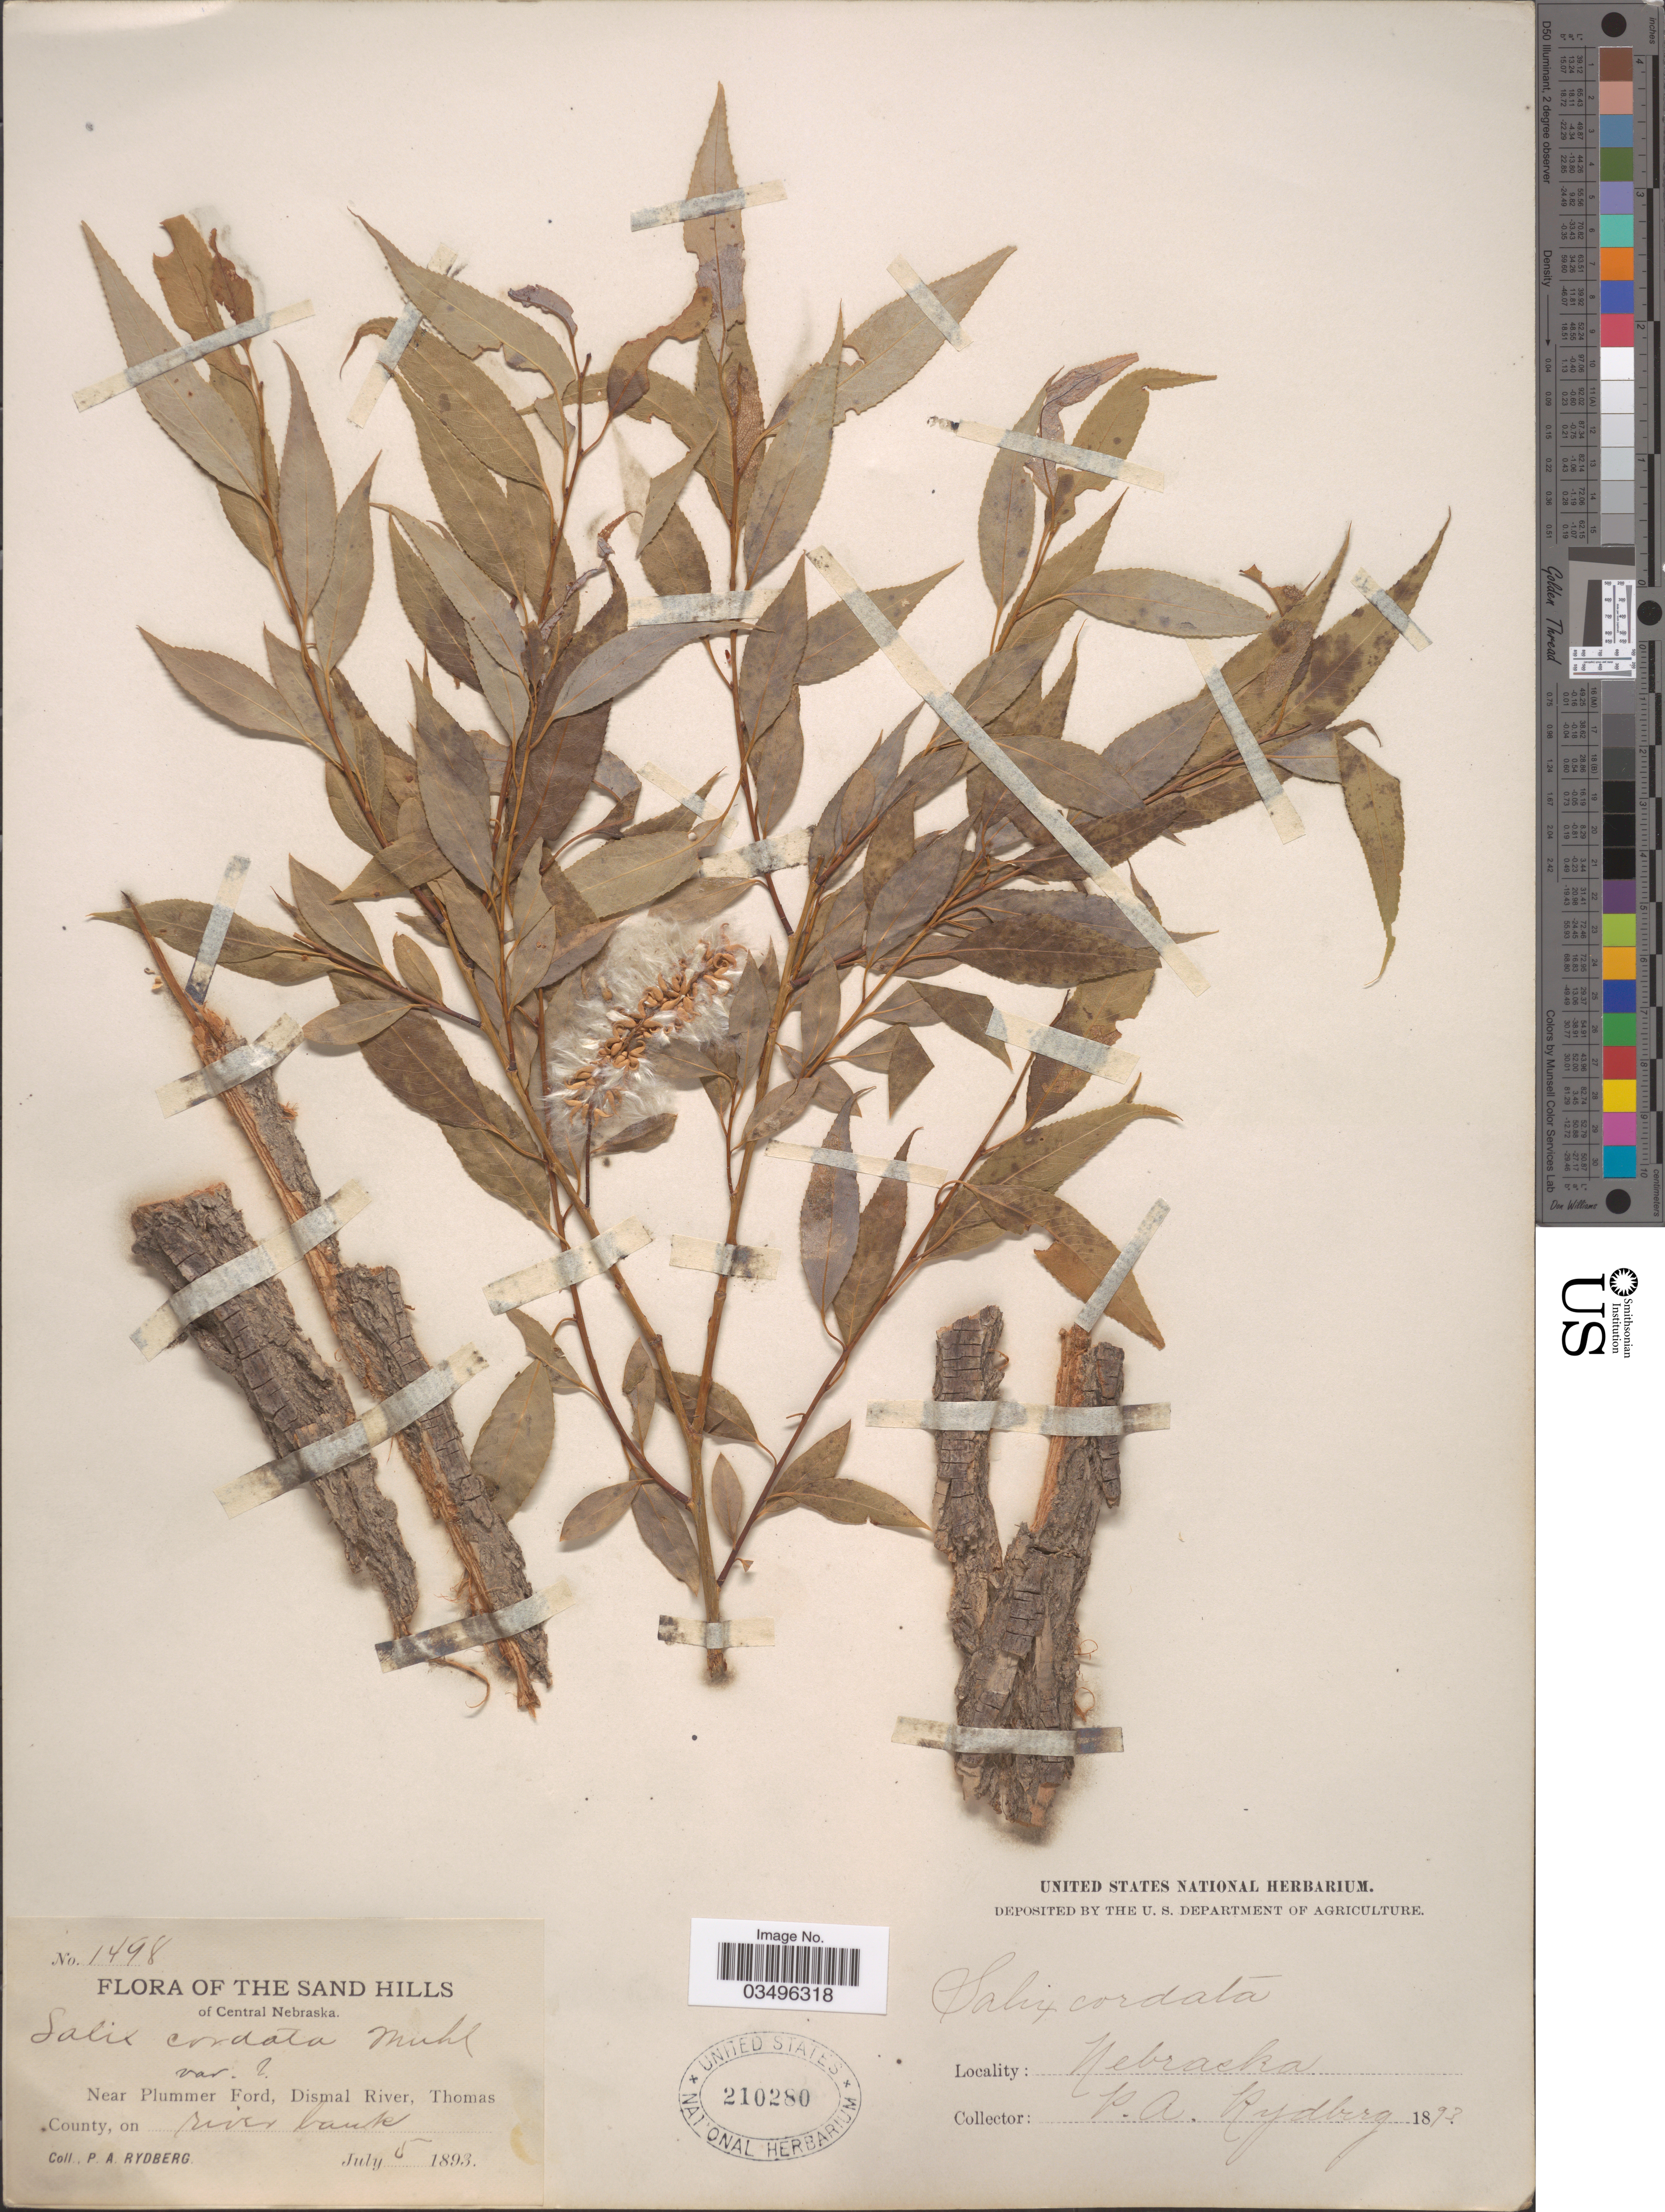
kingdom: Plantae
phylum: Tracheophyta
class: Magnoliopsida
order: Malpighiales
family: Salicaceae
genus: Salix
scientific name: Salix cordata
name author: Michx.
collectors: P. A. Rydberg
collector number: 1498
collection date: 1893-07-05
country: United States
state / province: Nebraska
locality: The Sand Hills of Central Nebraska. Near Plummer Ford, Dismal River, Thomas County, on river bank.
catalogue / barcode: US 210280